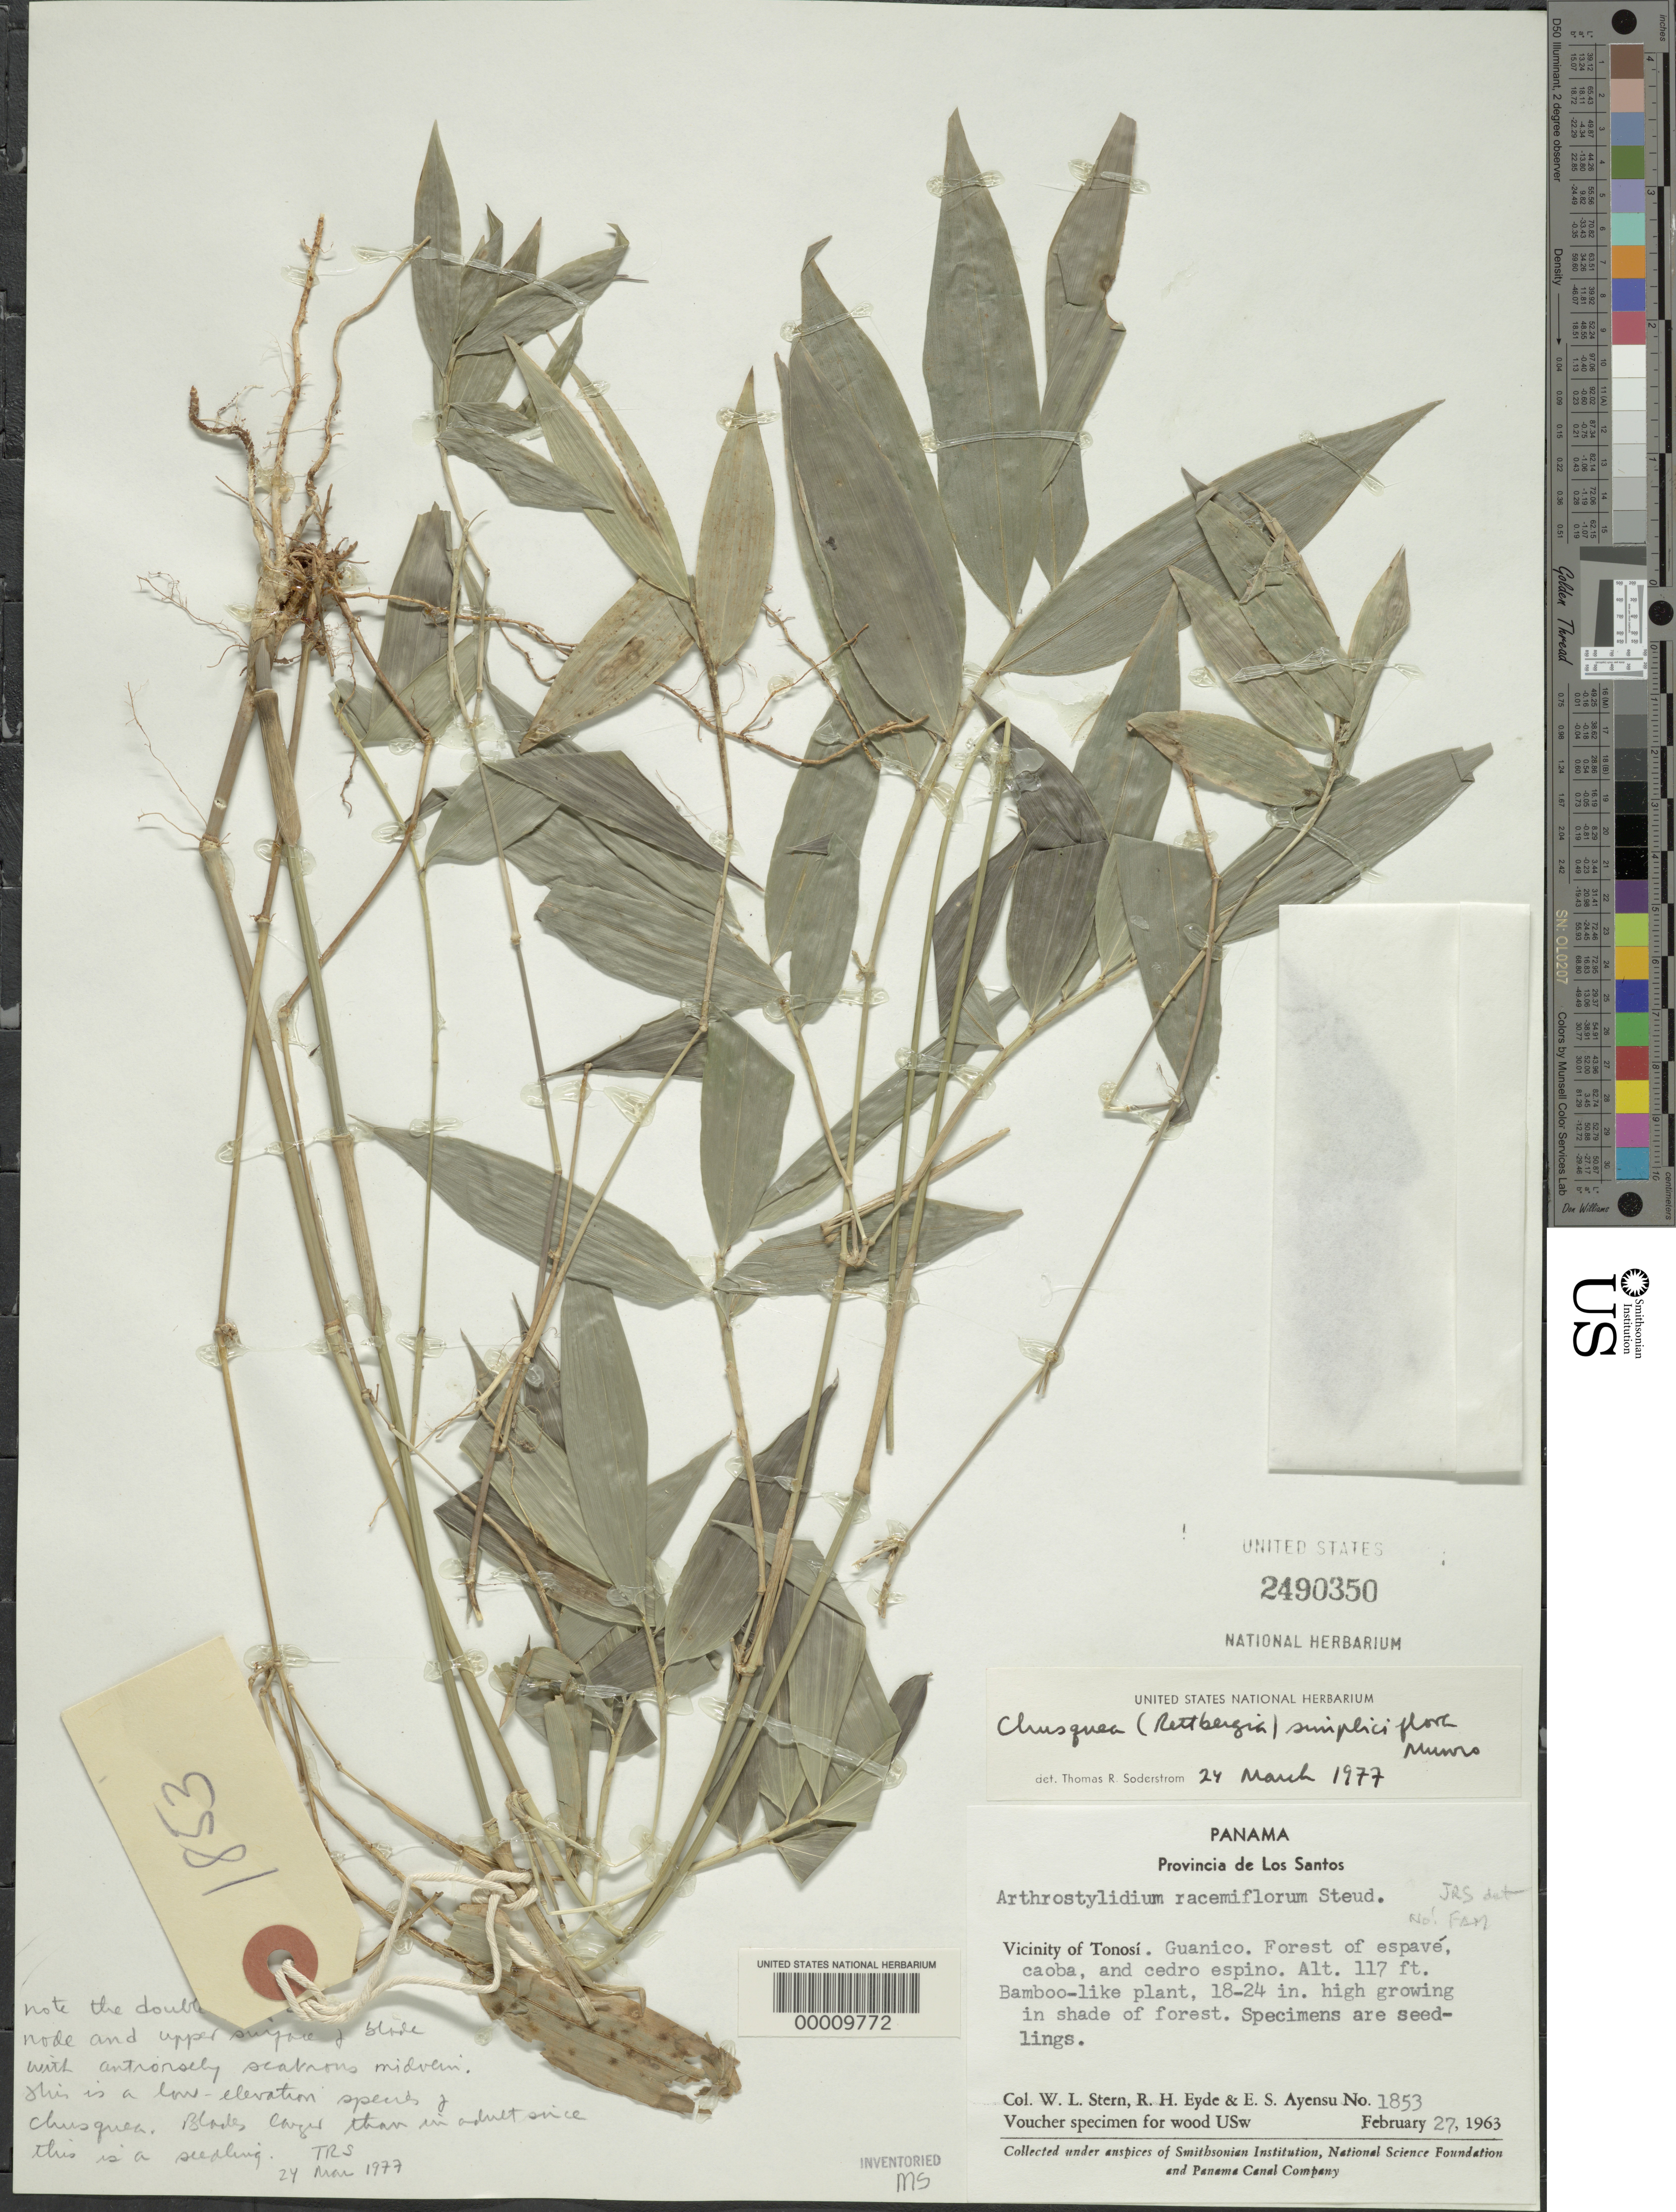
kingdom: Plantae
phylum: Tracheophyta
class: Liliopsida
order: Poales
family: Poaceae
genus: Chusquea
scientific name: Chusquea simpliciflora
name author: Munro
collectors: W. L. Stern, R. H. Eyde & E. S. Ayensu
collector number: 1853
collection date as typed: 27 Feb 1963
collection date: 1963-02-27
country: Panama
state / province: Los Santos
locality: Tonosi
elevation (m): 36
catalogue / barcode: US 2490350